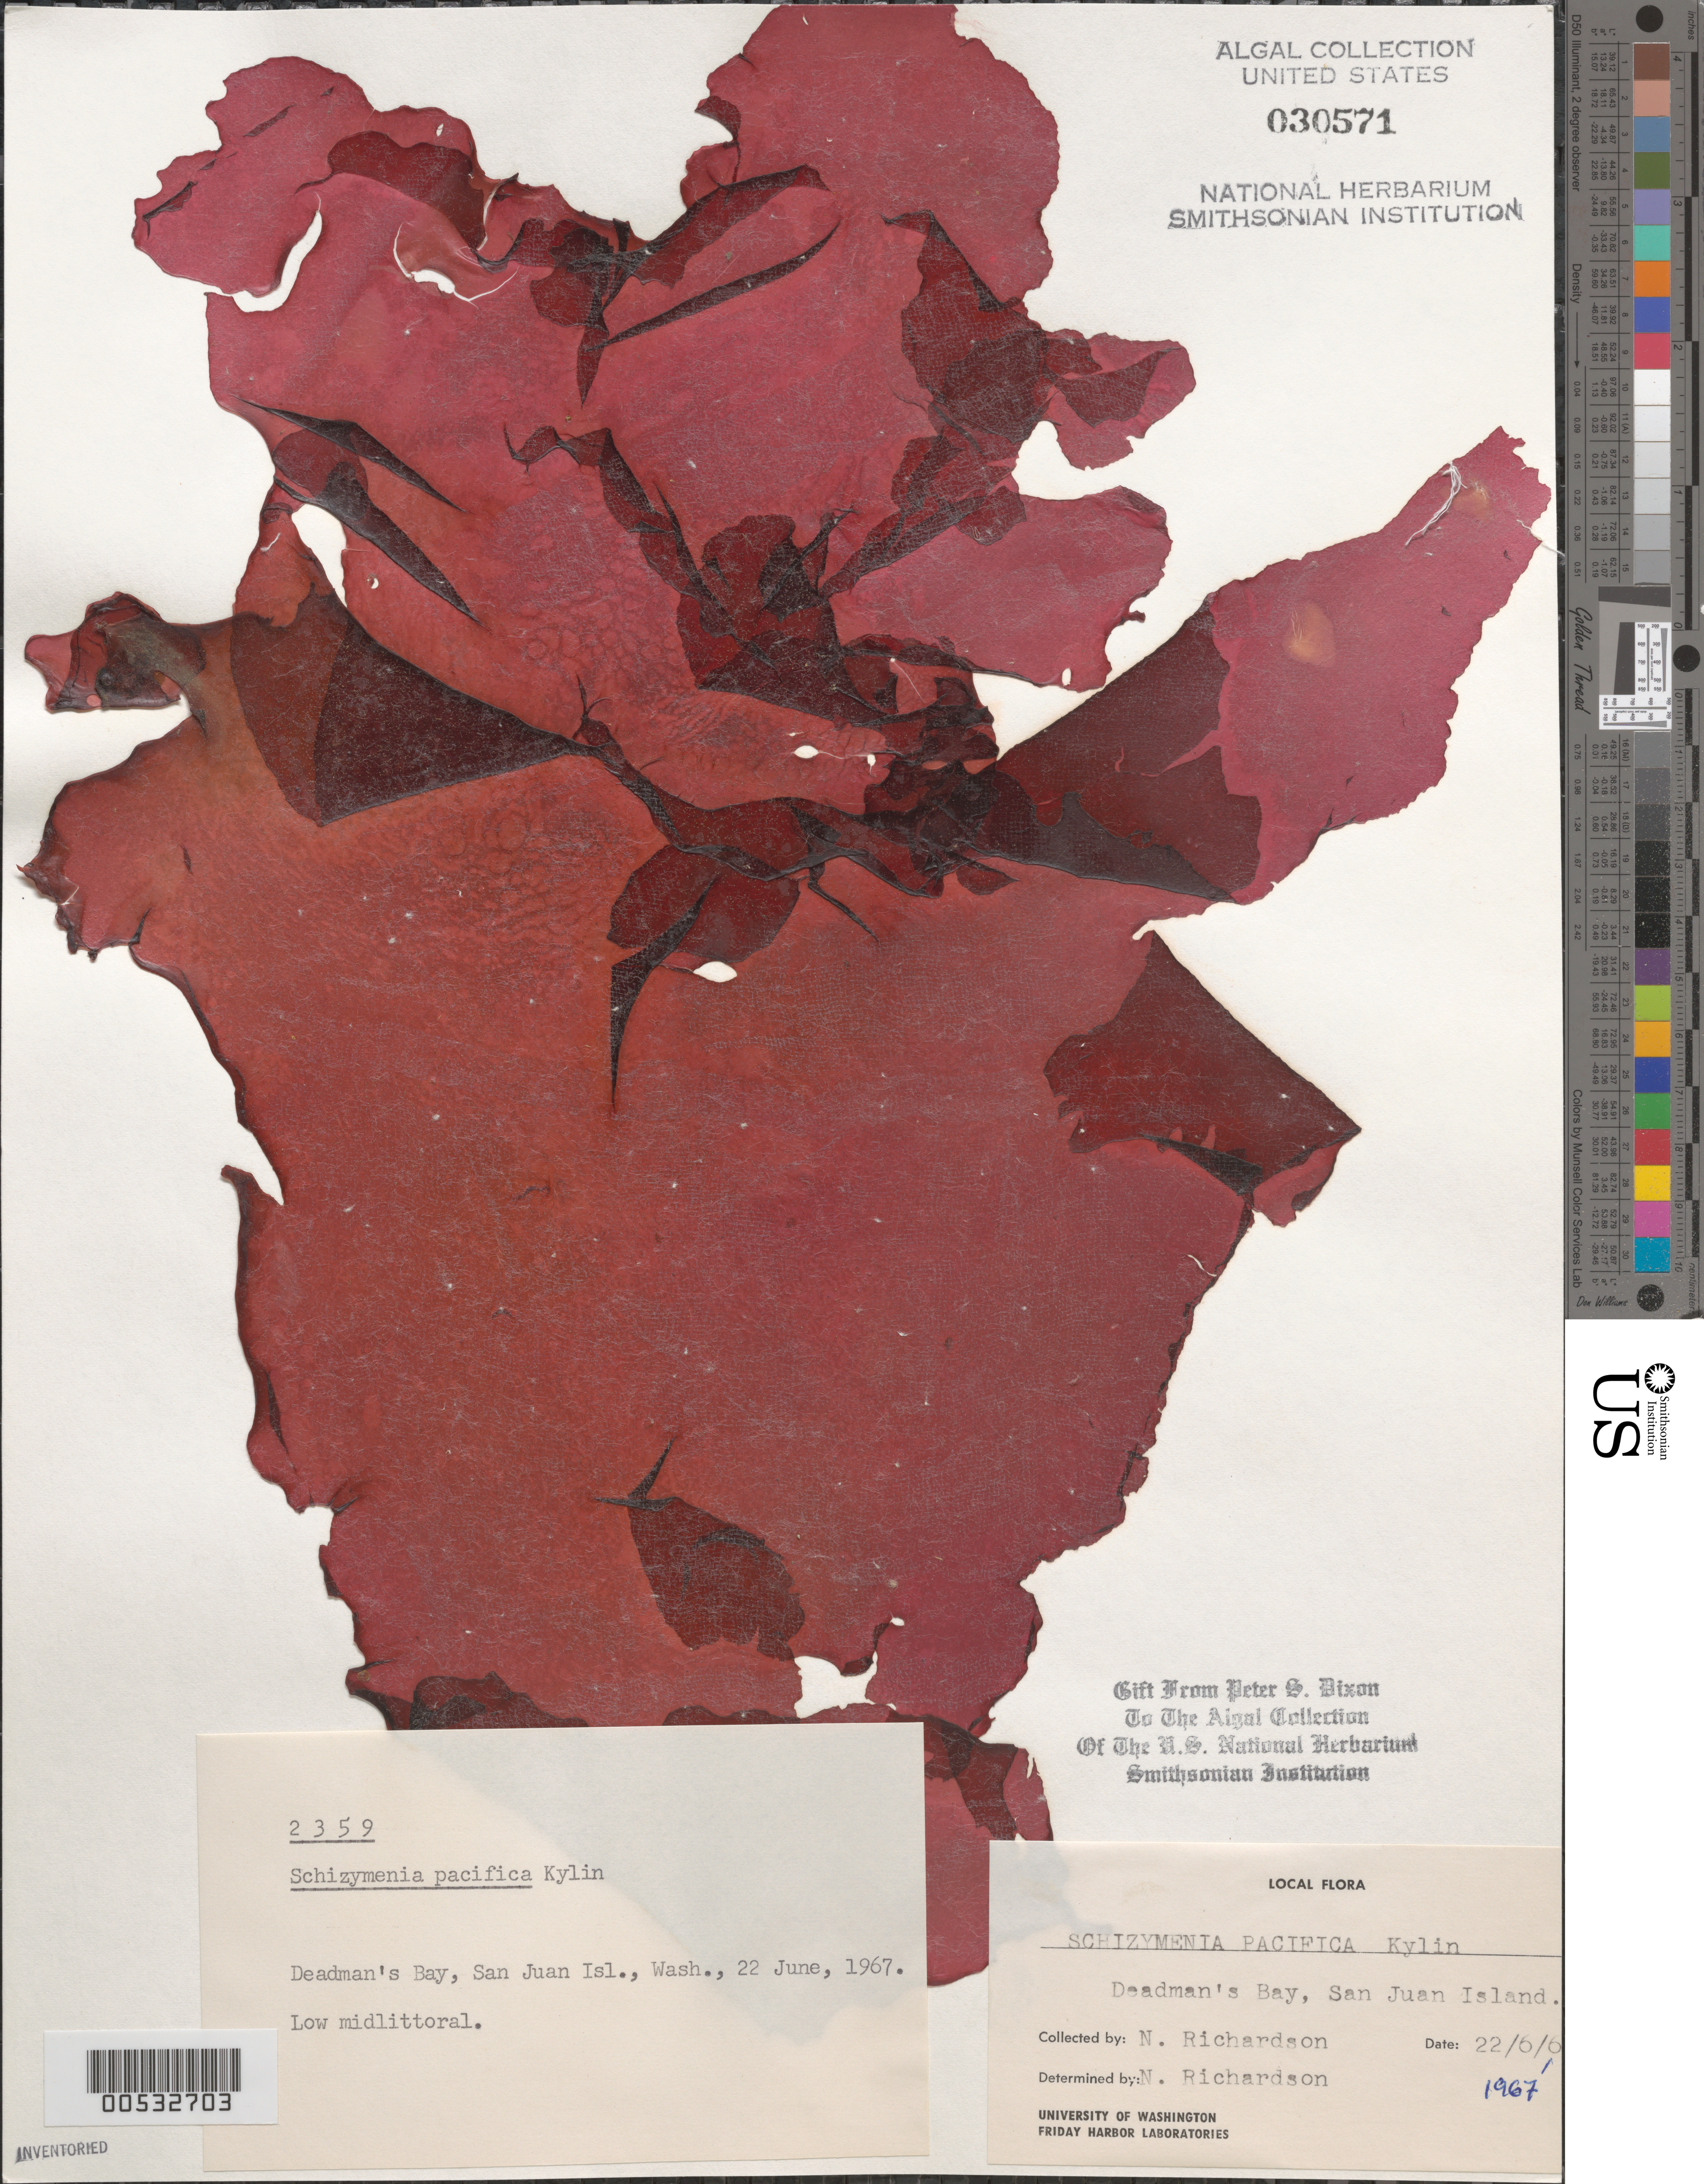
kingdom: Plantae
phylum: Rhodophyta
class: Florideophyceae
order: Nemastomatales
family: Schizymeniaceae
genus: Schizymenia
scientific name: Schizymenia pacifica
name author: (Kylin) Kylin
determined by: Richardson, N.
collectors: N. Richardson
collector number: PSD 2359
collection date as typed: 22 Jun 1967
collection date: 1967-06-22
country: United States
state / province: Washington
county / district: San Juan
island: San Juan Island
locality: Deadman's Bay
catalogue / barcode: US 30571